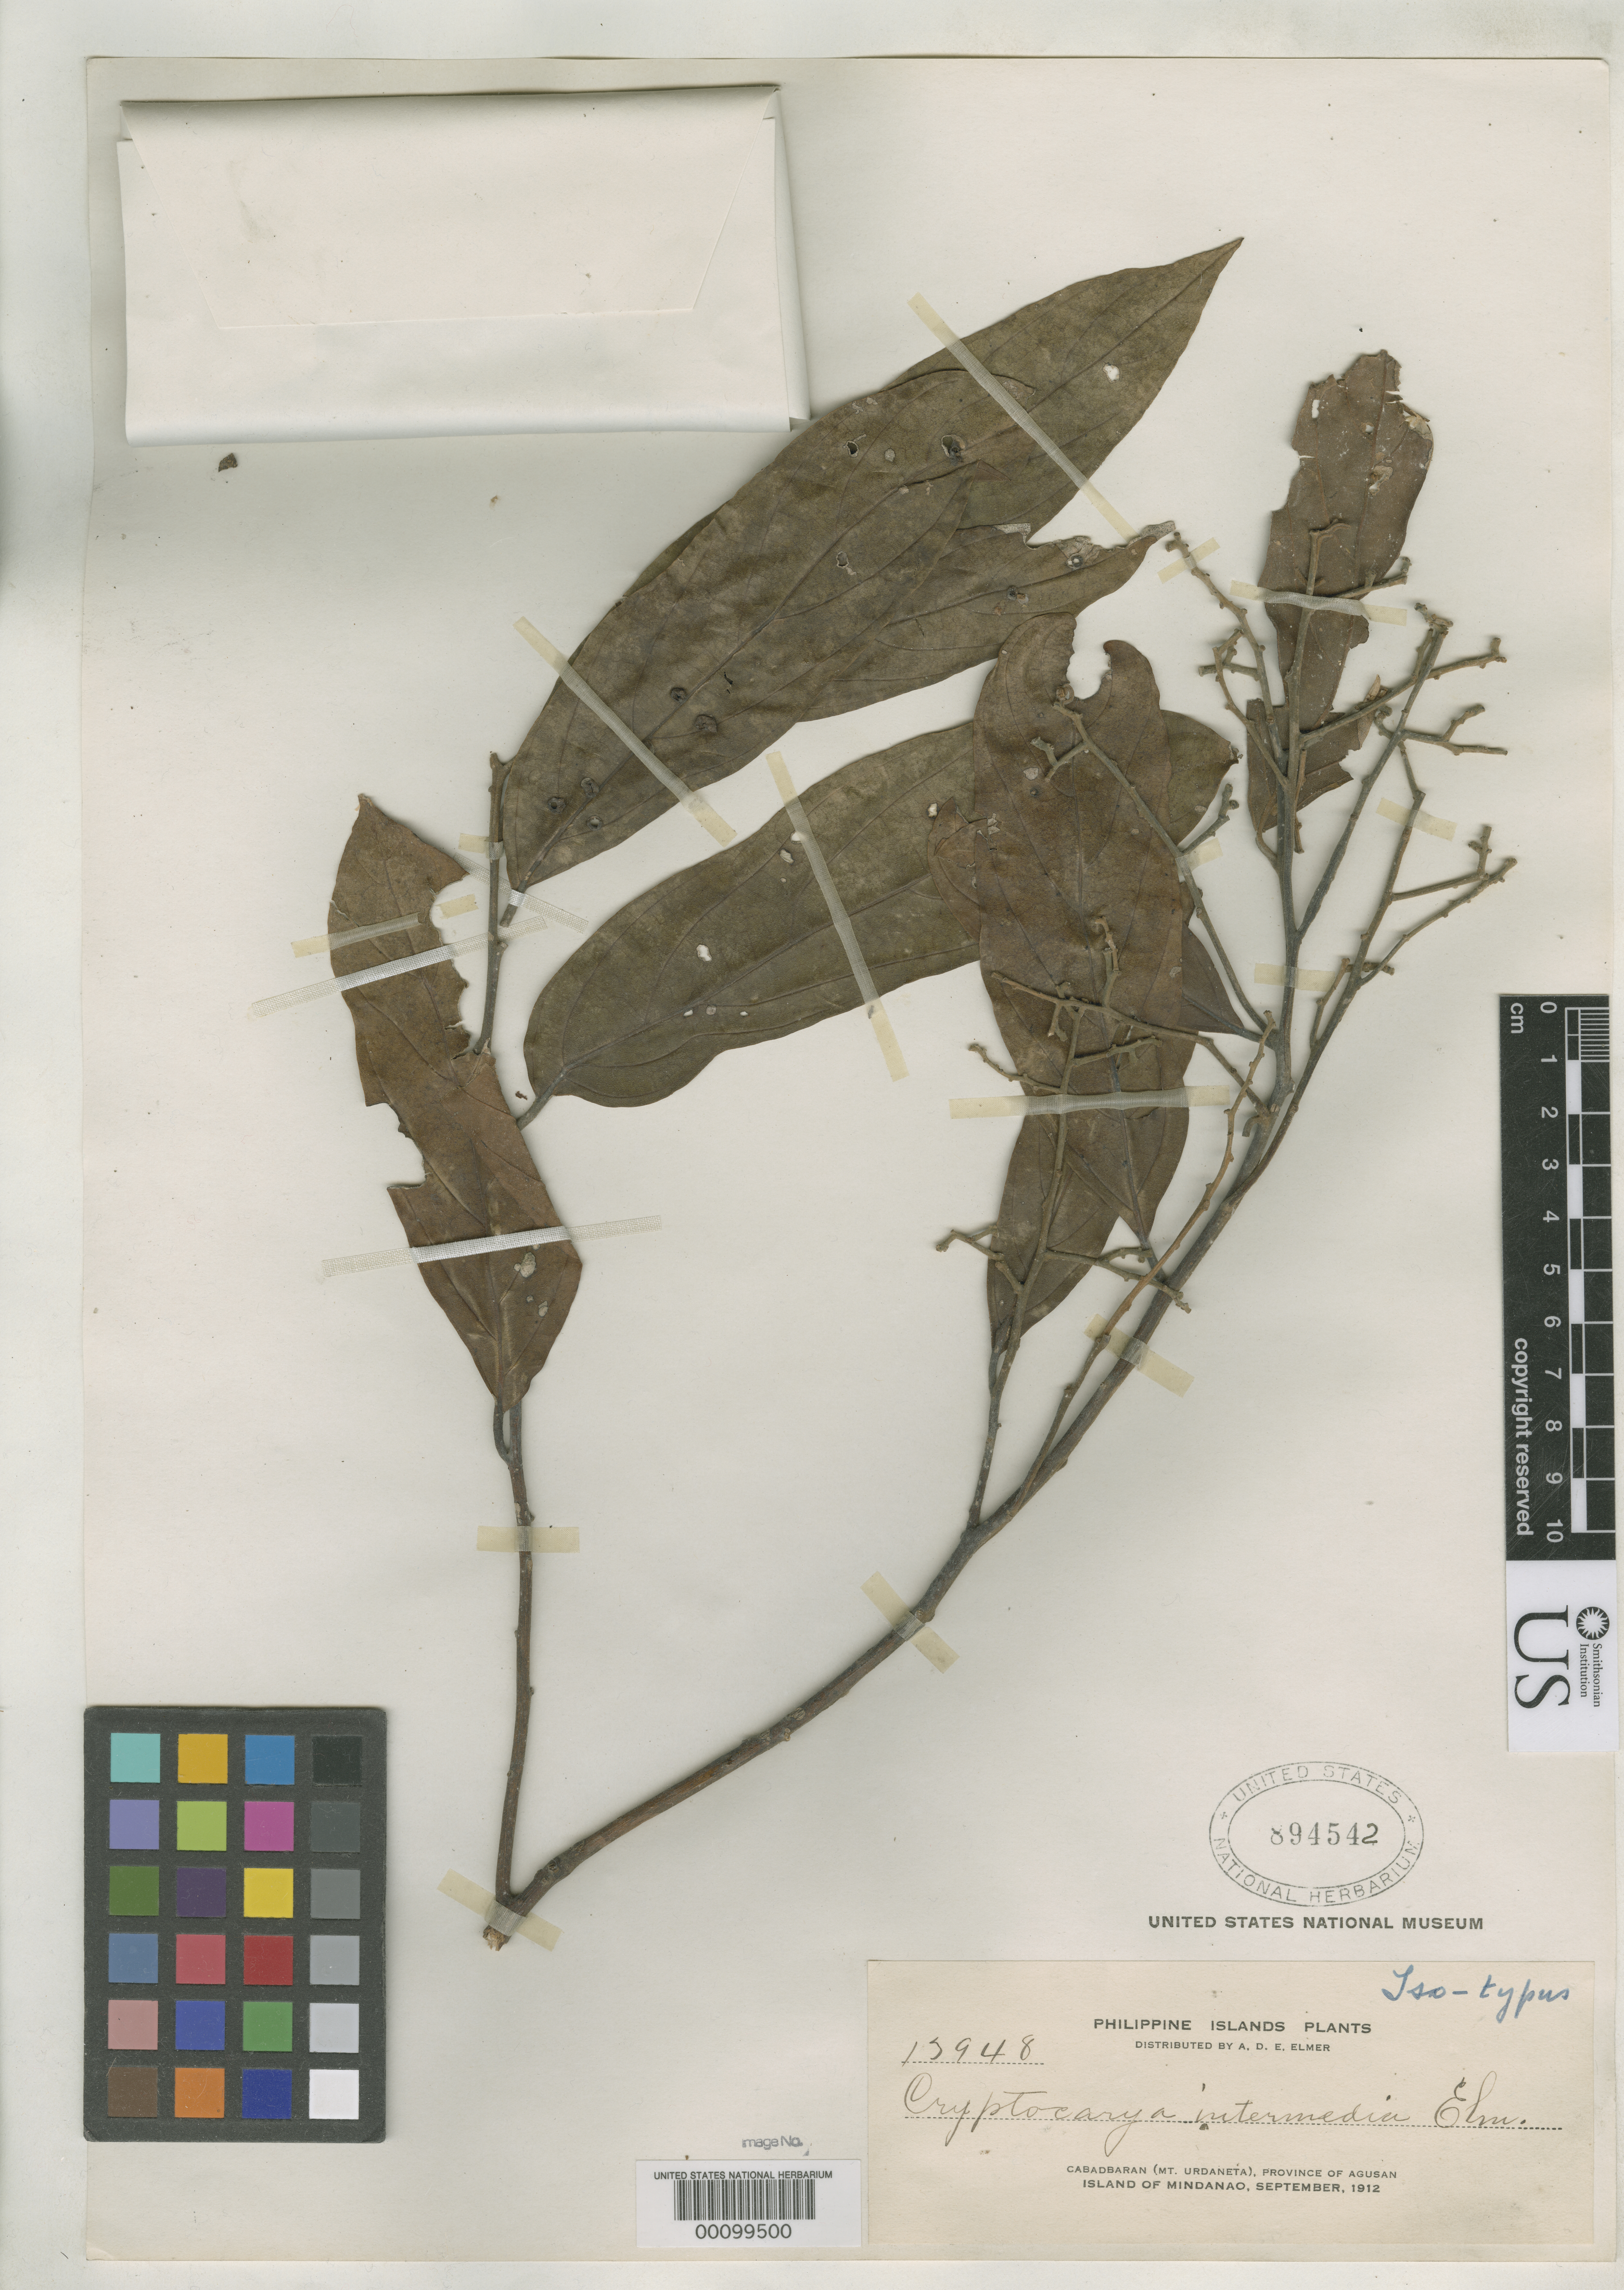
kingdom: Plantae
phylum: Tracheophyta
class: Magnoliopsida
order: Laurales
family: Lauraceae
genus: Cryptocarya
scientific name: Cryptocarya intermedia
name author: Elmer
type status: Isotype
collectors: A. D. E. Elmer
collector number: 13948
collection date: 1912-07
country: Philippines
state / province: Caraga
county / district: Agusan del Norte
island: Mindanao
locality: Cabadbaran (Mt. Urdaneta), province of Agusan, Island of Mindanao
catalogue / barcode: US 894542